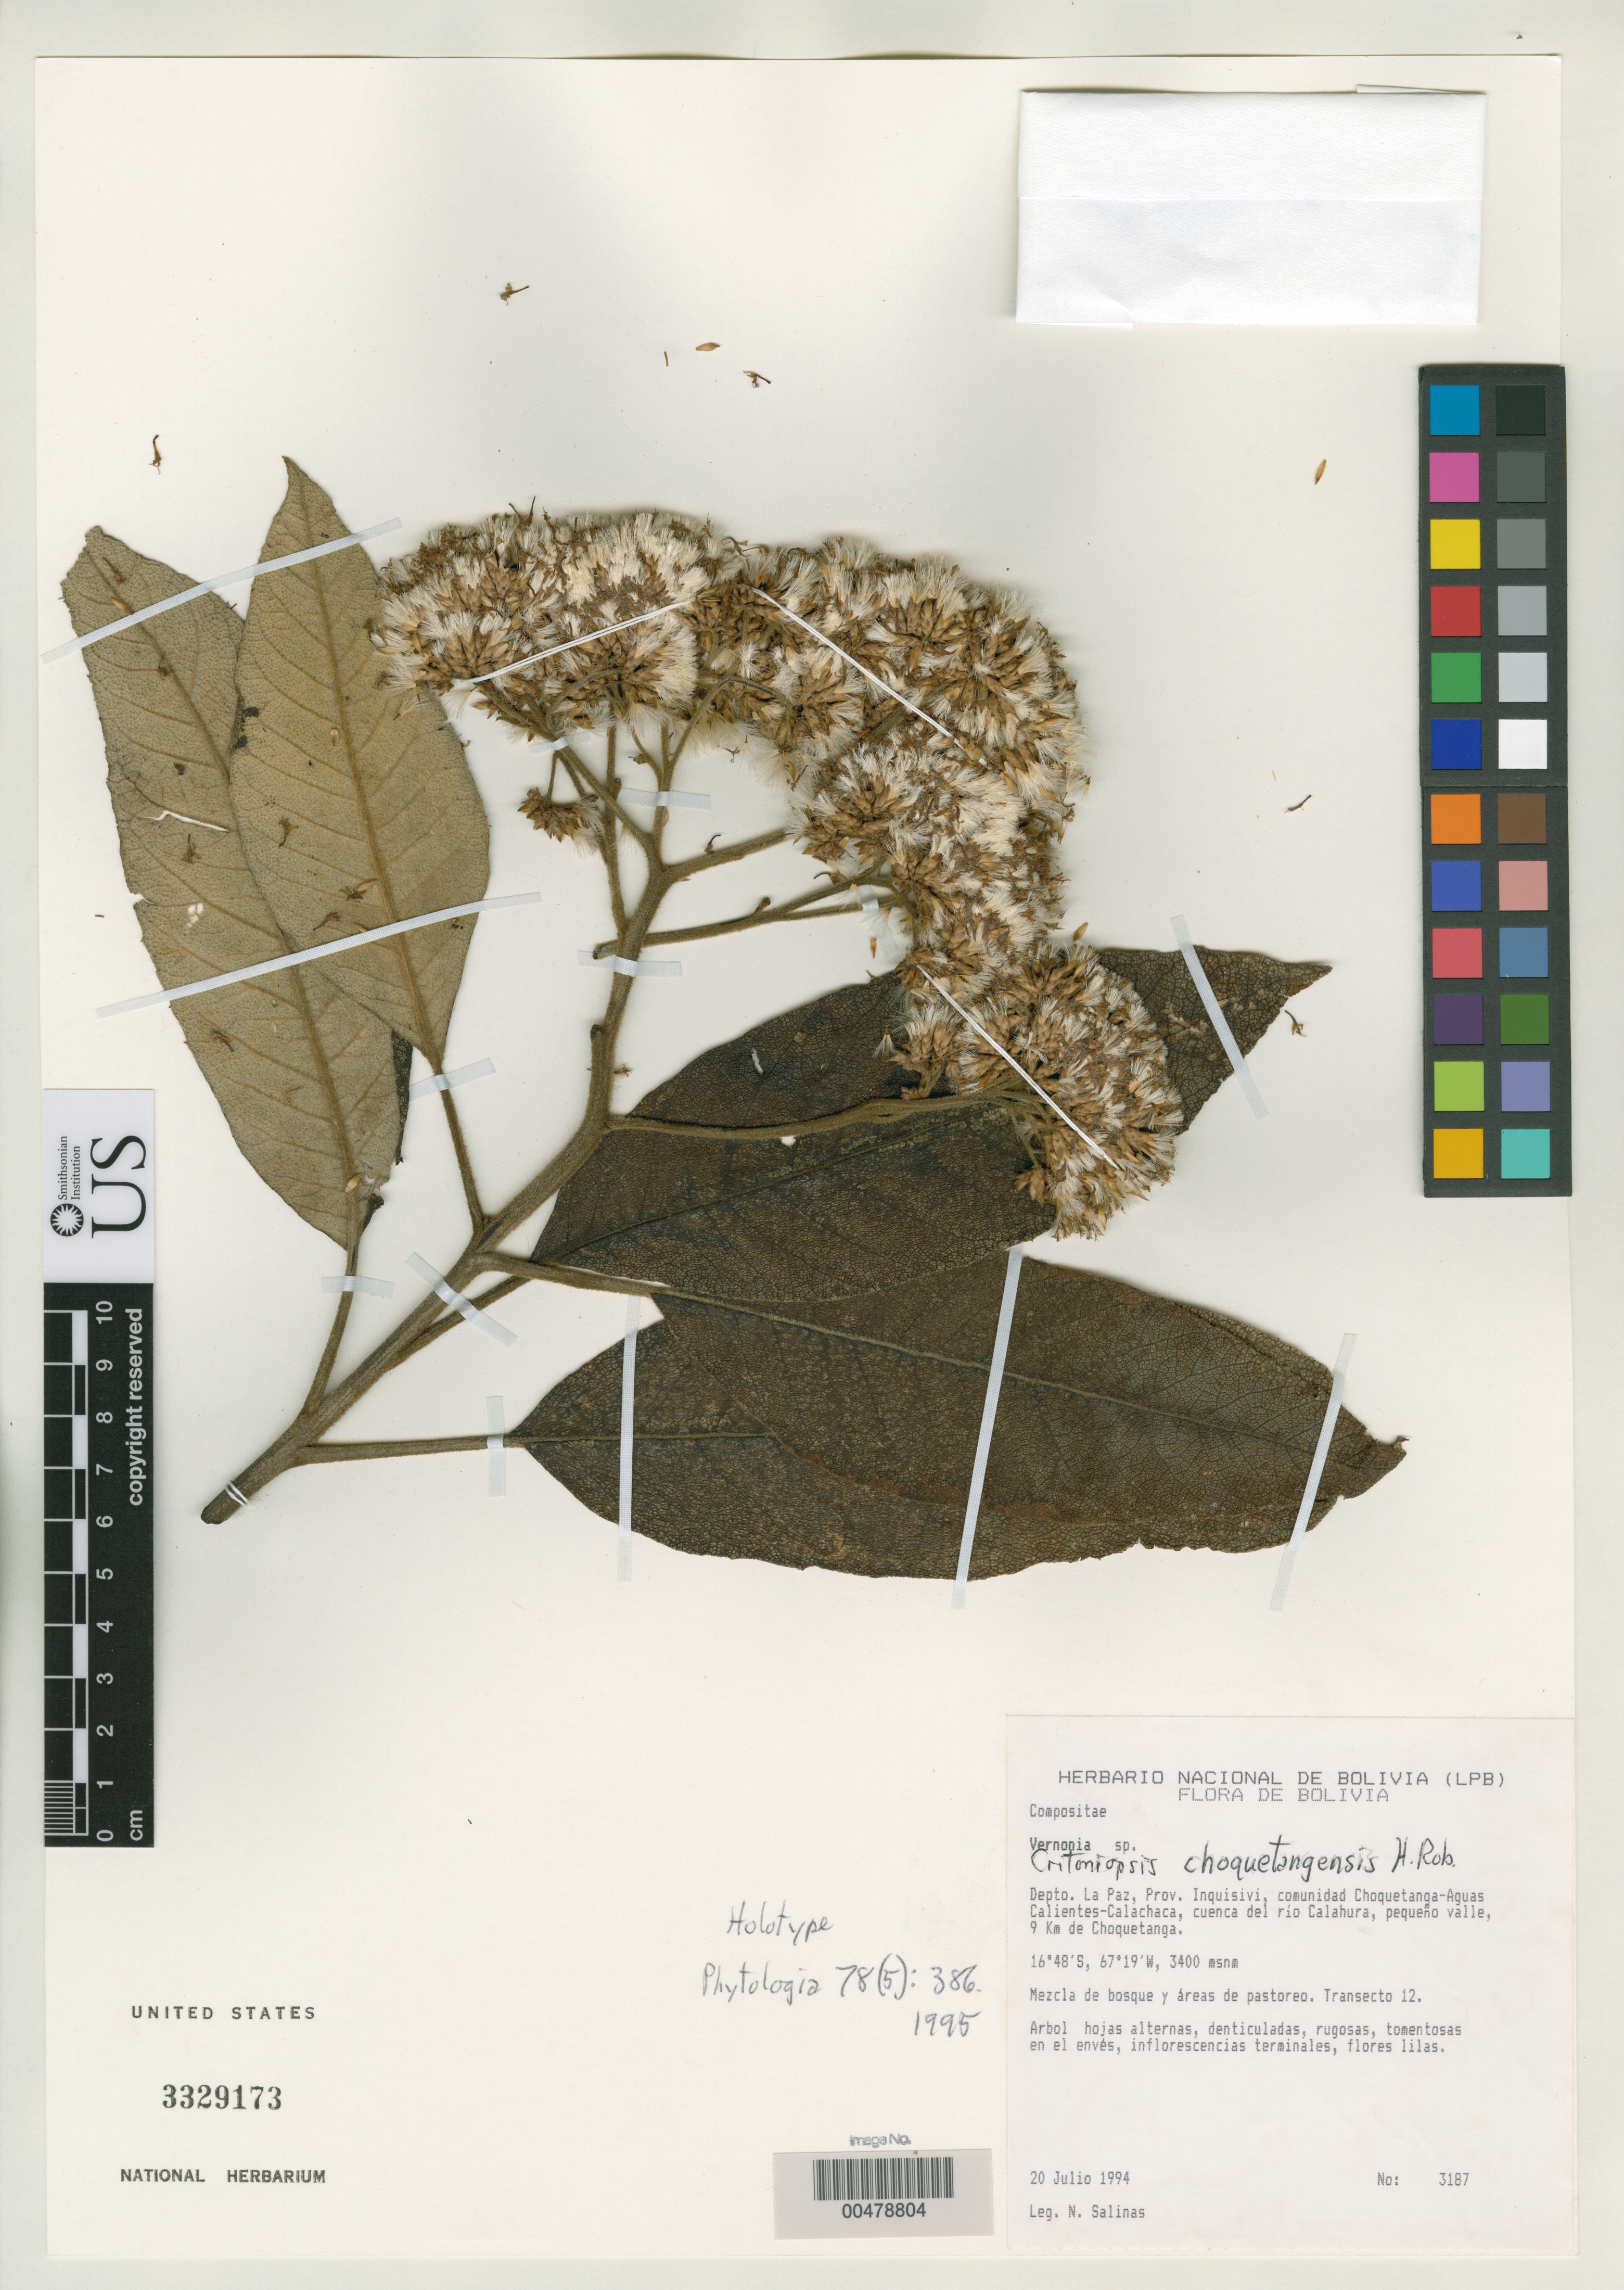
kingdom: Plantae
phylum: Tracheophyta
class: Magnoliopsida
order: Asterales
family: Asteraceae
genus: Critoniopsis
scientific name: Critoniopsis choquetangensis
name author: H. Rob.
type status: Holotype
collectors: N. Salinas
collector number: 3187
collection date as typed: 20 Jul 1994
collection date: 1994-07-20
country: Bolivia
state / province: La Paz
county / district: Inquisivi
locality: Comunidad Choquetanga-aguas Calientes-Calachaca, Cuenca del Rio Calahura, pequeno Valle, 9 km de Choquetanga.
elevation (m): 3400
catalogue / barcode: US 3329173